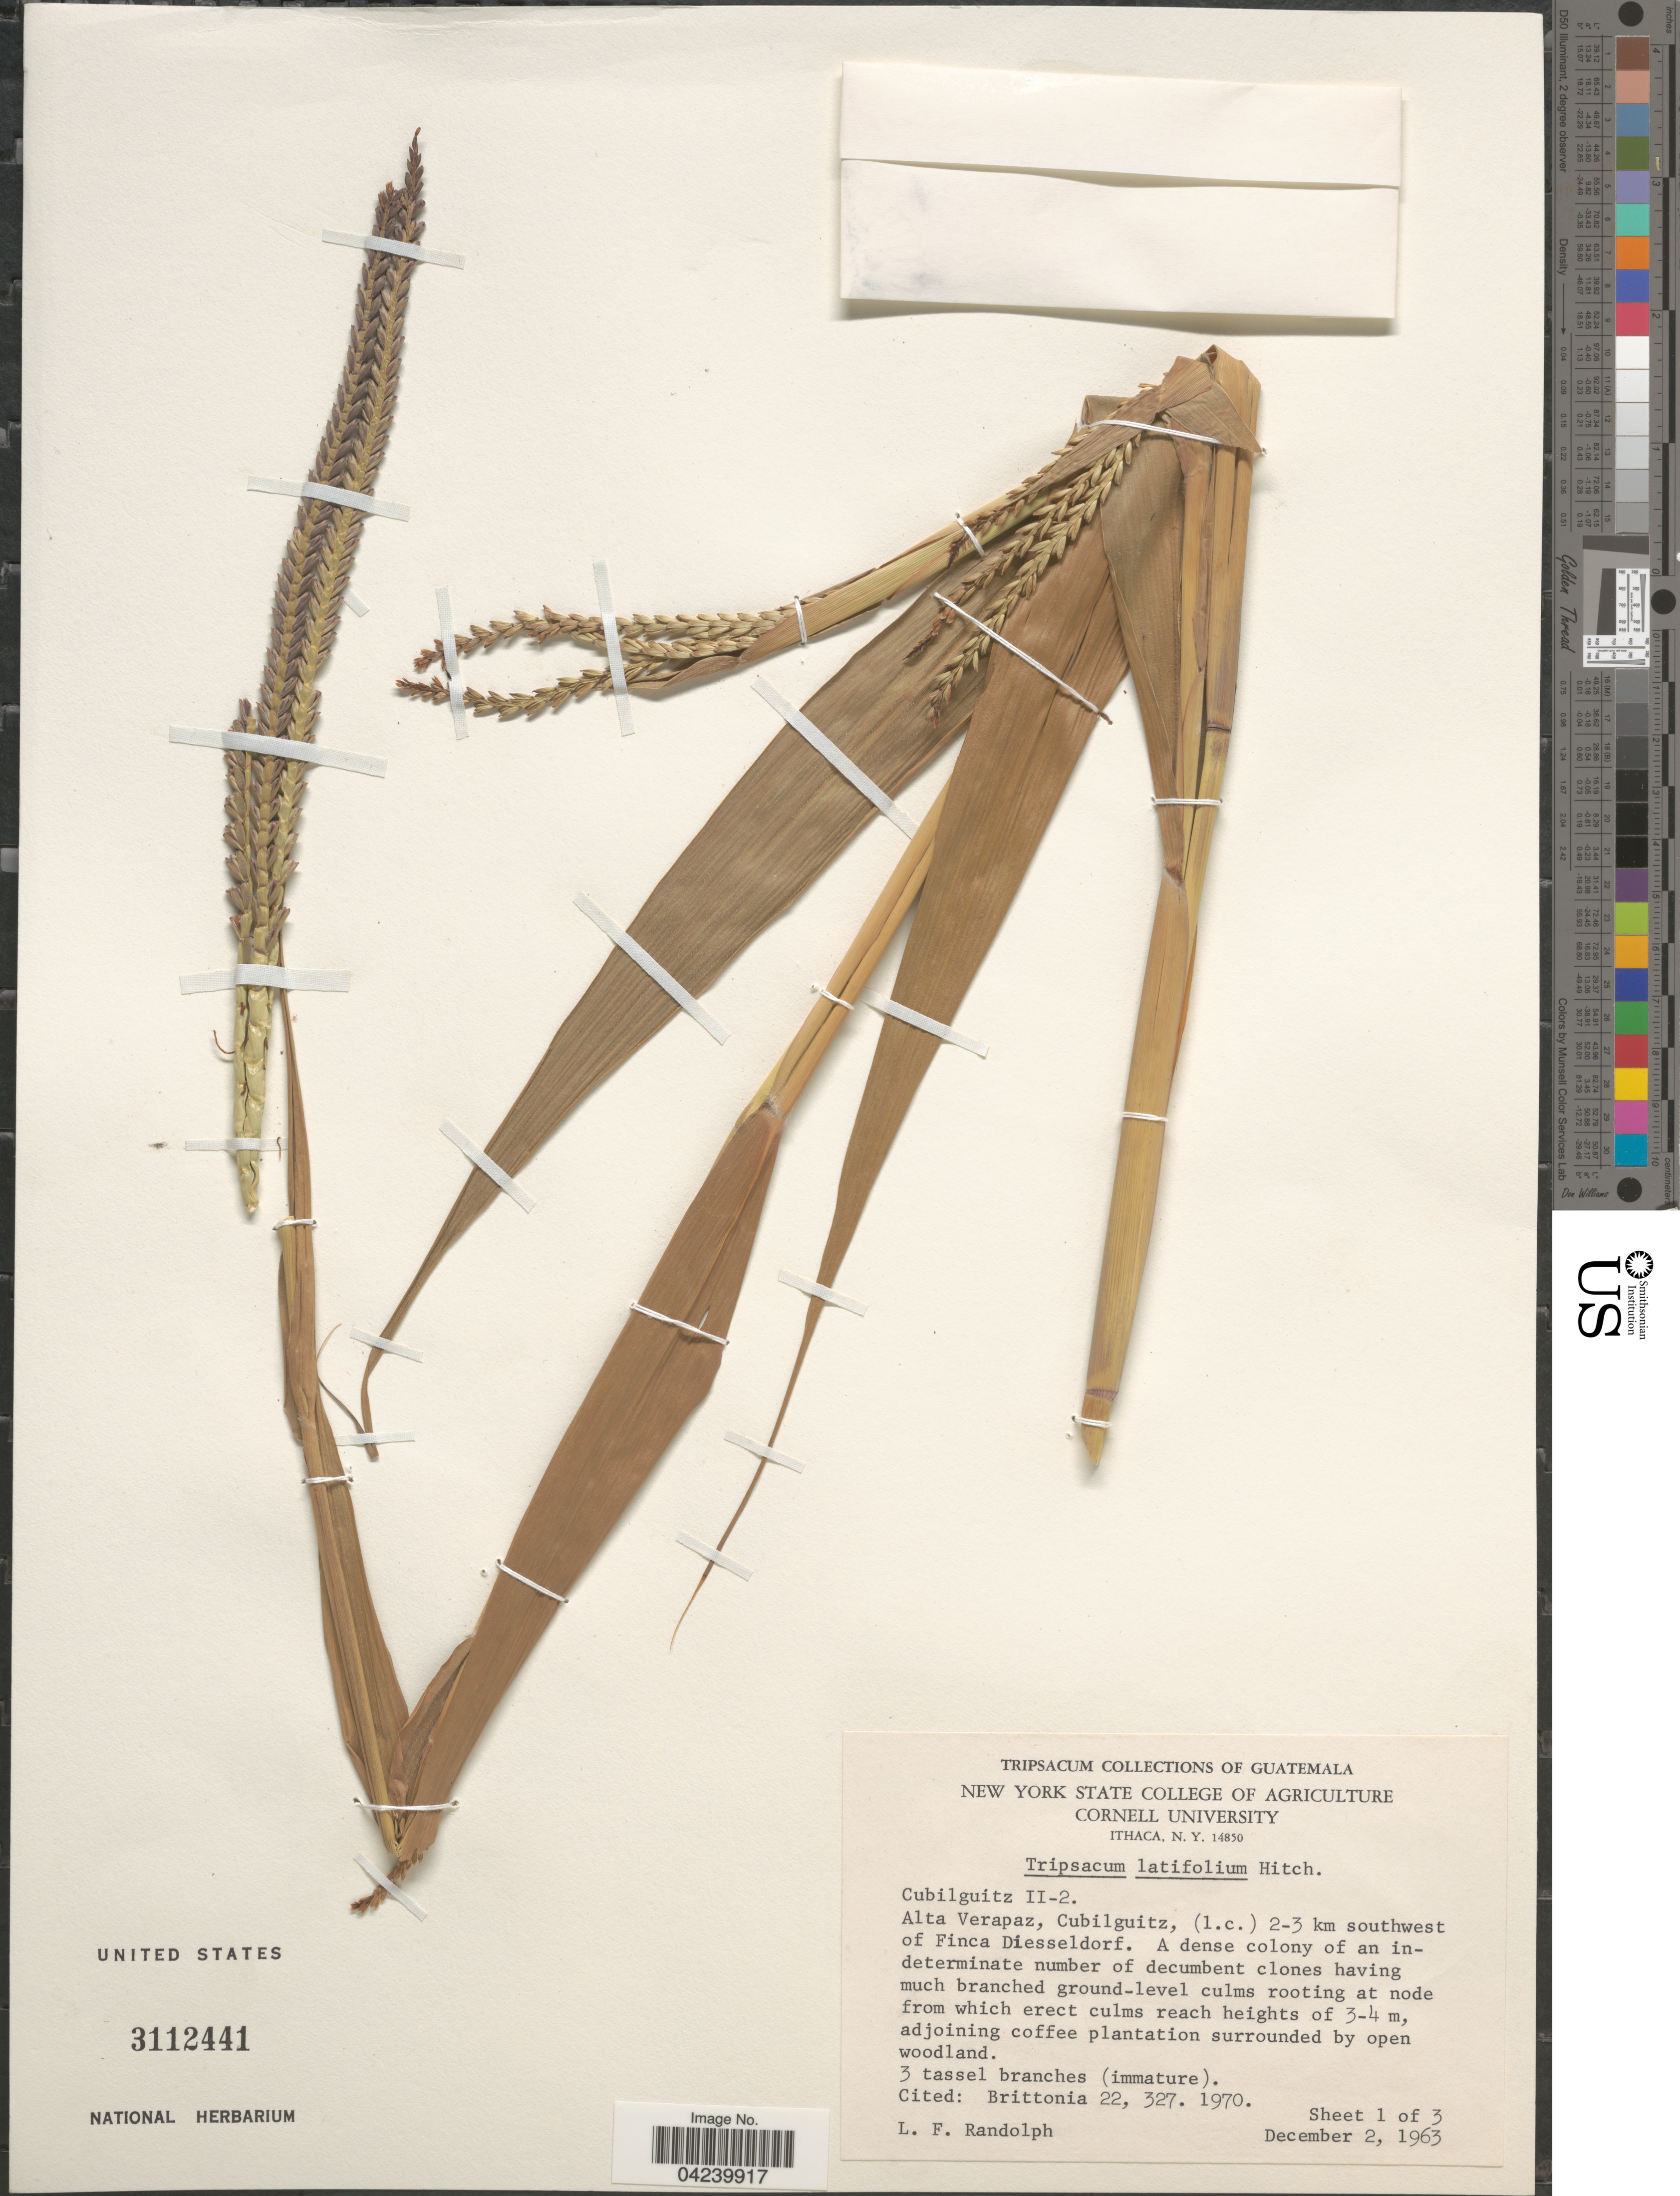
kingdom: Plantae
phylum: Tracheophyta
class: Liliopsida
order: Poales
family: Poaceae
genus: Tripsacum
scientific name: Tripsacum latifolium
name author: Hitchc.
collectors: L. F. Randolph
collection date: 1963-12-02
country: Guatemala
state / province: Alta Verapaz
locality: Cubilguitz II-2 [unsure placement] Cubilguitz, (1.c.) 2-3 km southwest of Finca Diesseldorf.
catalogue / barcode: US 3112441